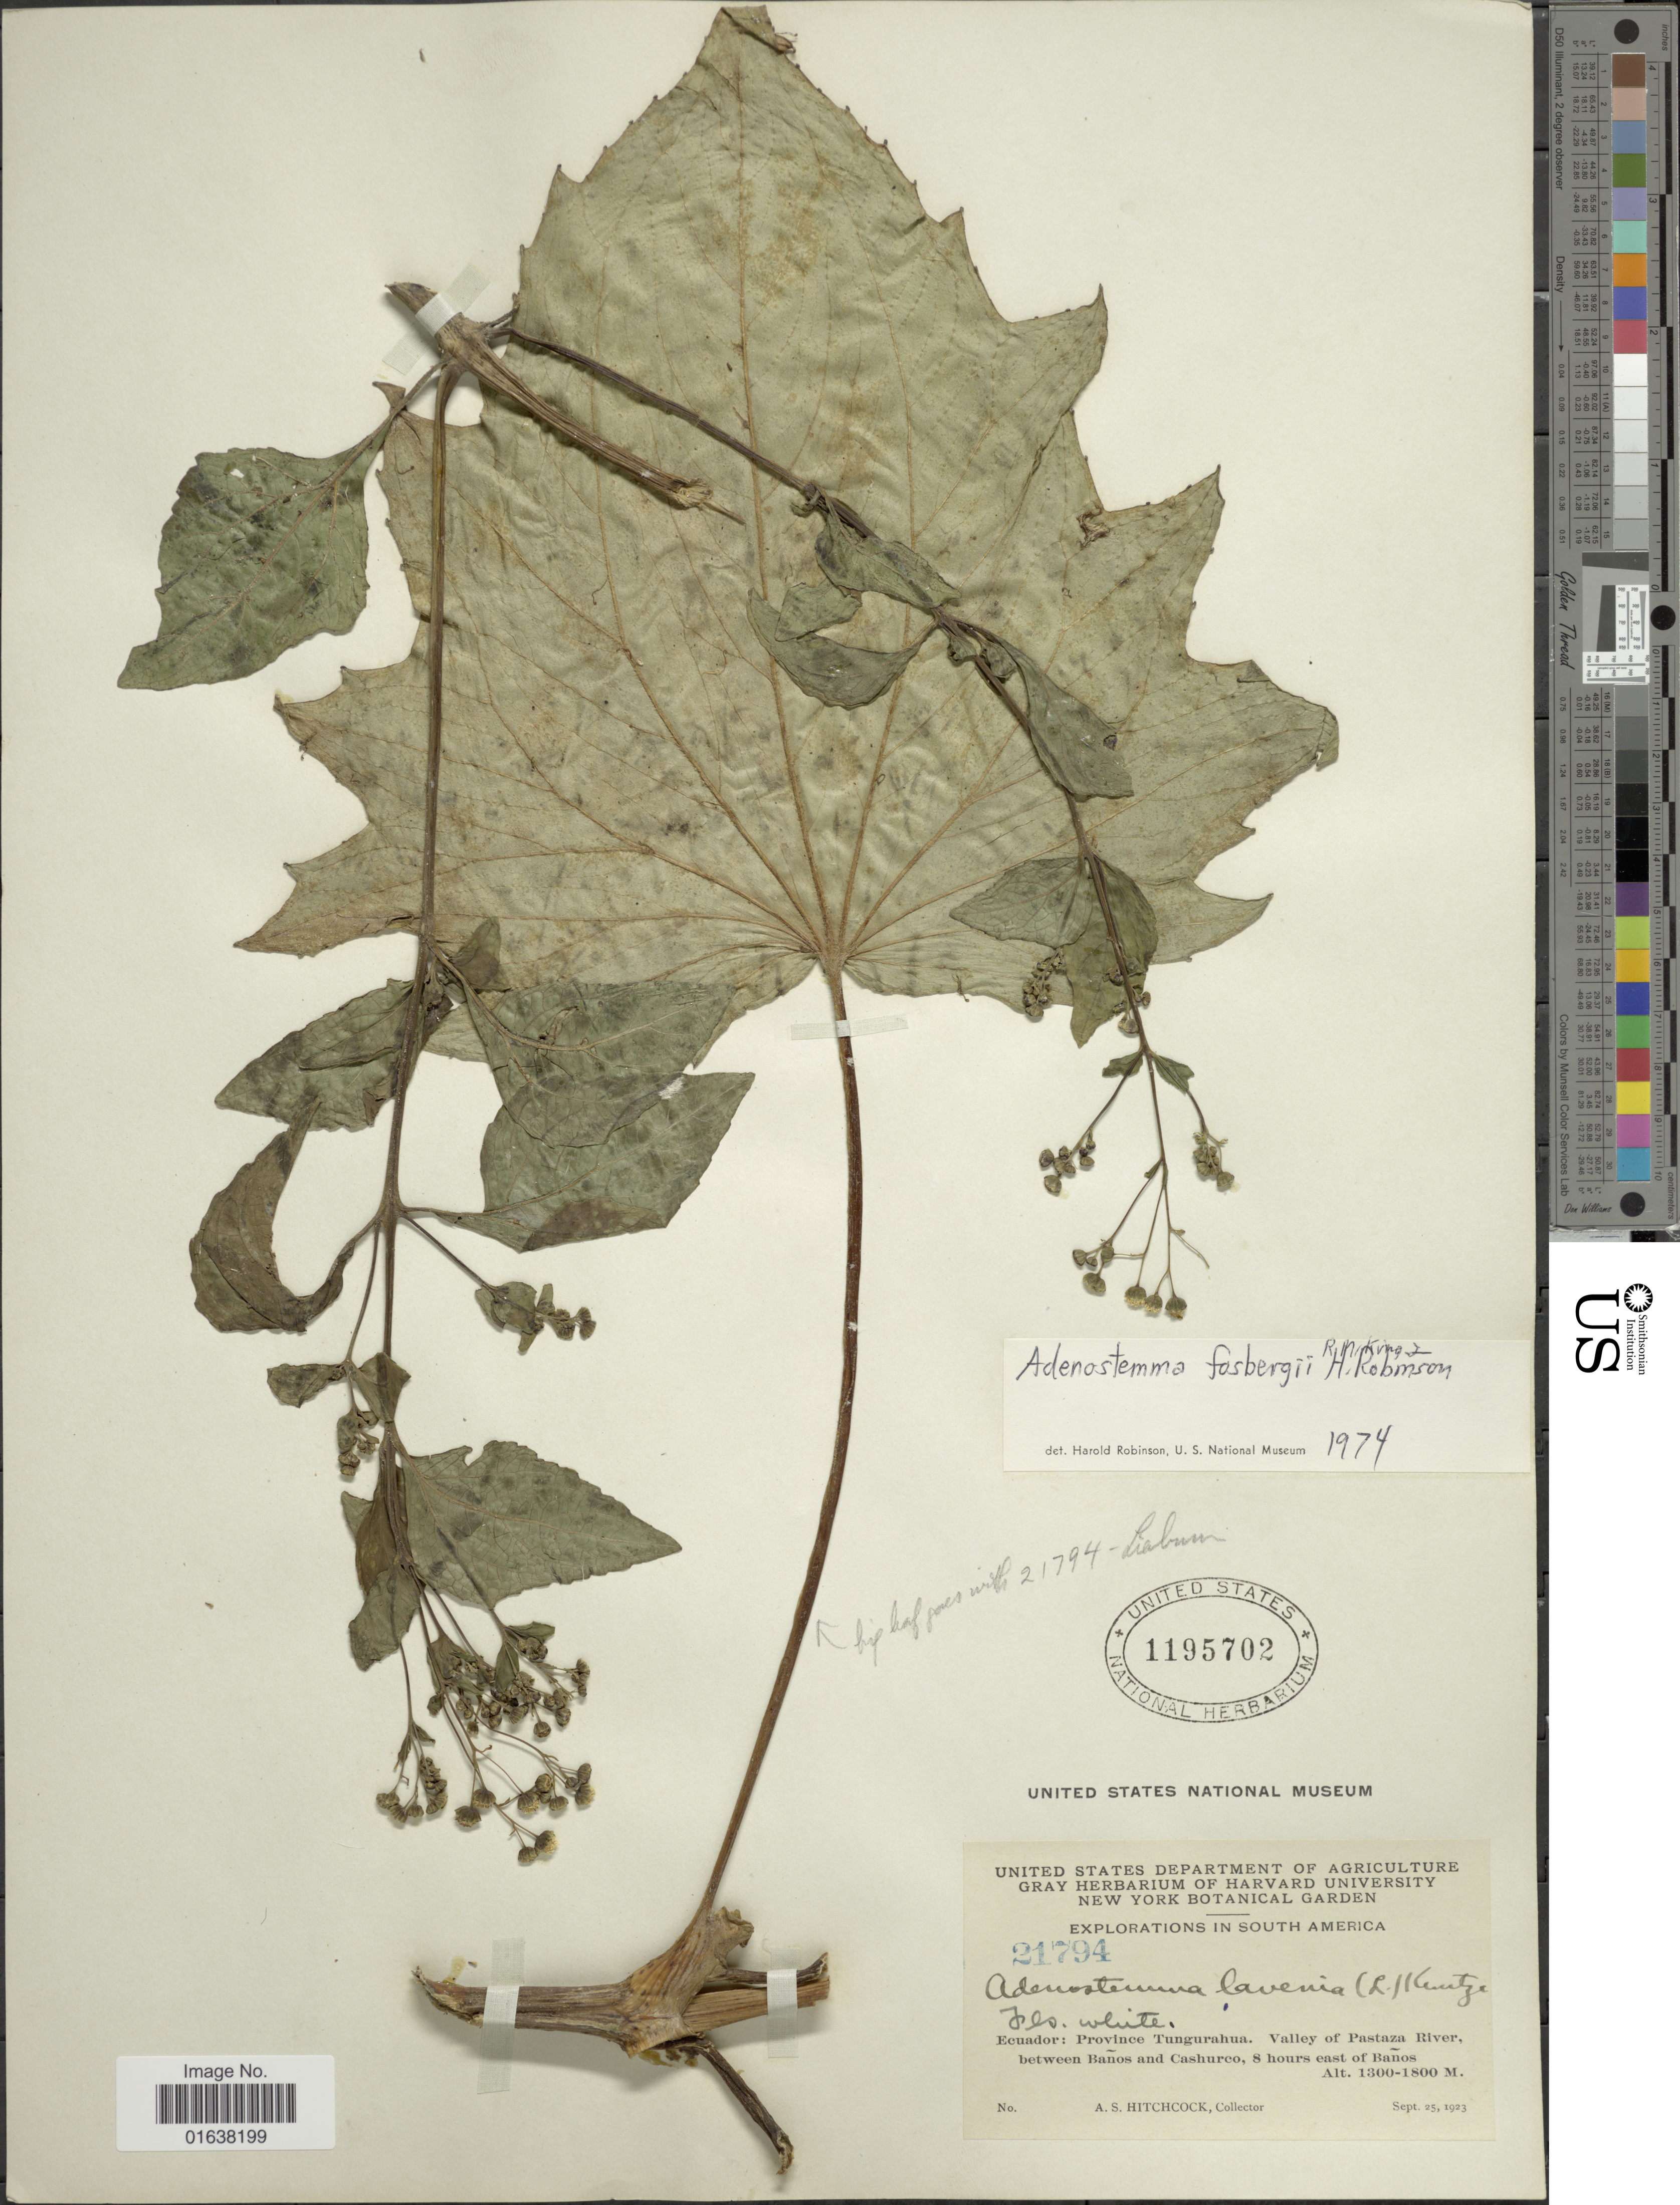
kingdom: Plantae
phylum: Tracheophyta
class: Magnoliopsida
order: Asterales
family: Asteraceae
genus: Adenostemma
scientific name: Adenostemma fosbergii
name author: R.M. King & H. Rob.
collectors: A. S. Hitchcock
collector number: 21794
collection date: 1923-09-25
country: Ecuador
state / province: Tungurahua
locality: Valley of Pastaza River, between Banos and Cashurco , 8 hours east of banos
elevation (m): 1300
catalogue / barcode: US 1195702